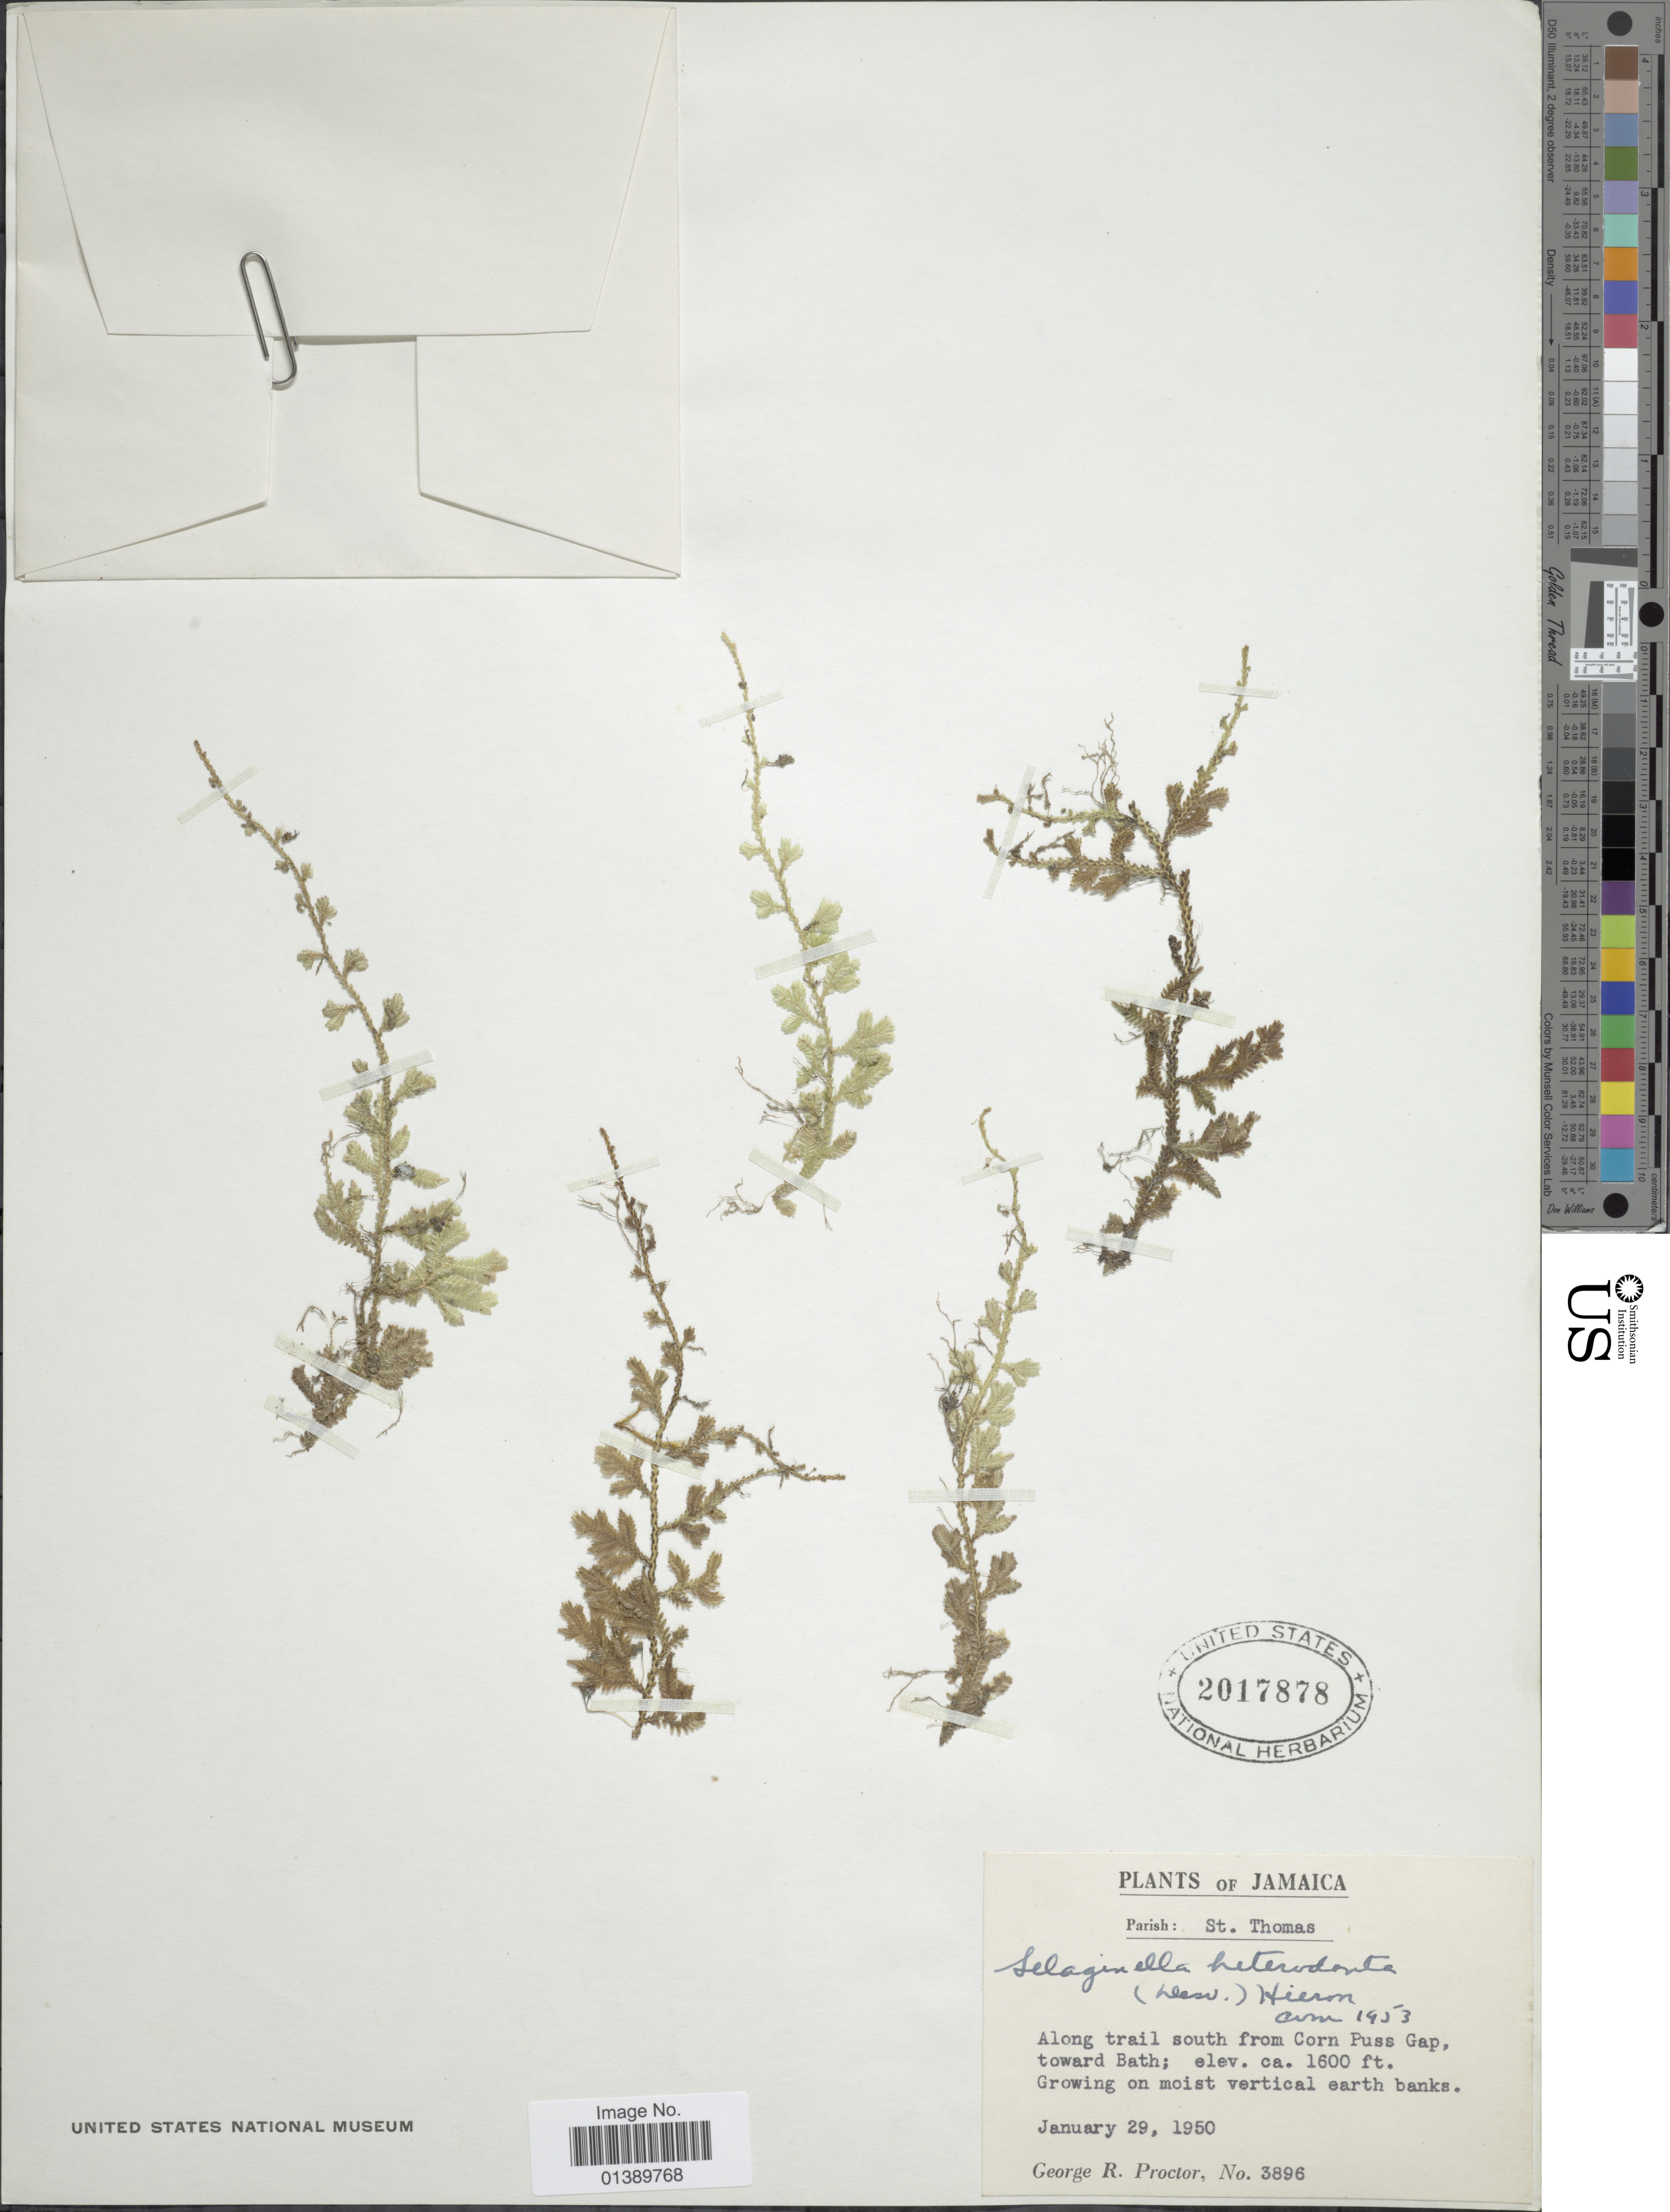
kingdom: Plantae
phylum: Tracheophyta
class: Lycopodiopsida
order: Selaginellales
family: Selaginellaceae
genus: Selaginella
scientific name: Selaginella heterodonta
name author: (Desv.) Hieron.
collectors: G. R. Proctor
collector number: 3896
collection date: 1950-01-29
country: Jamaica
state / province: Saint Thomas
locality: Along trail south from Corn Puss Gap, toward Bath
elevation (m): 488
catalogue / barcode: US 2017878